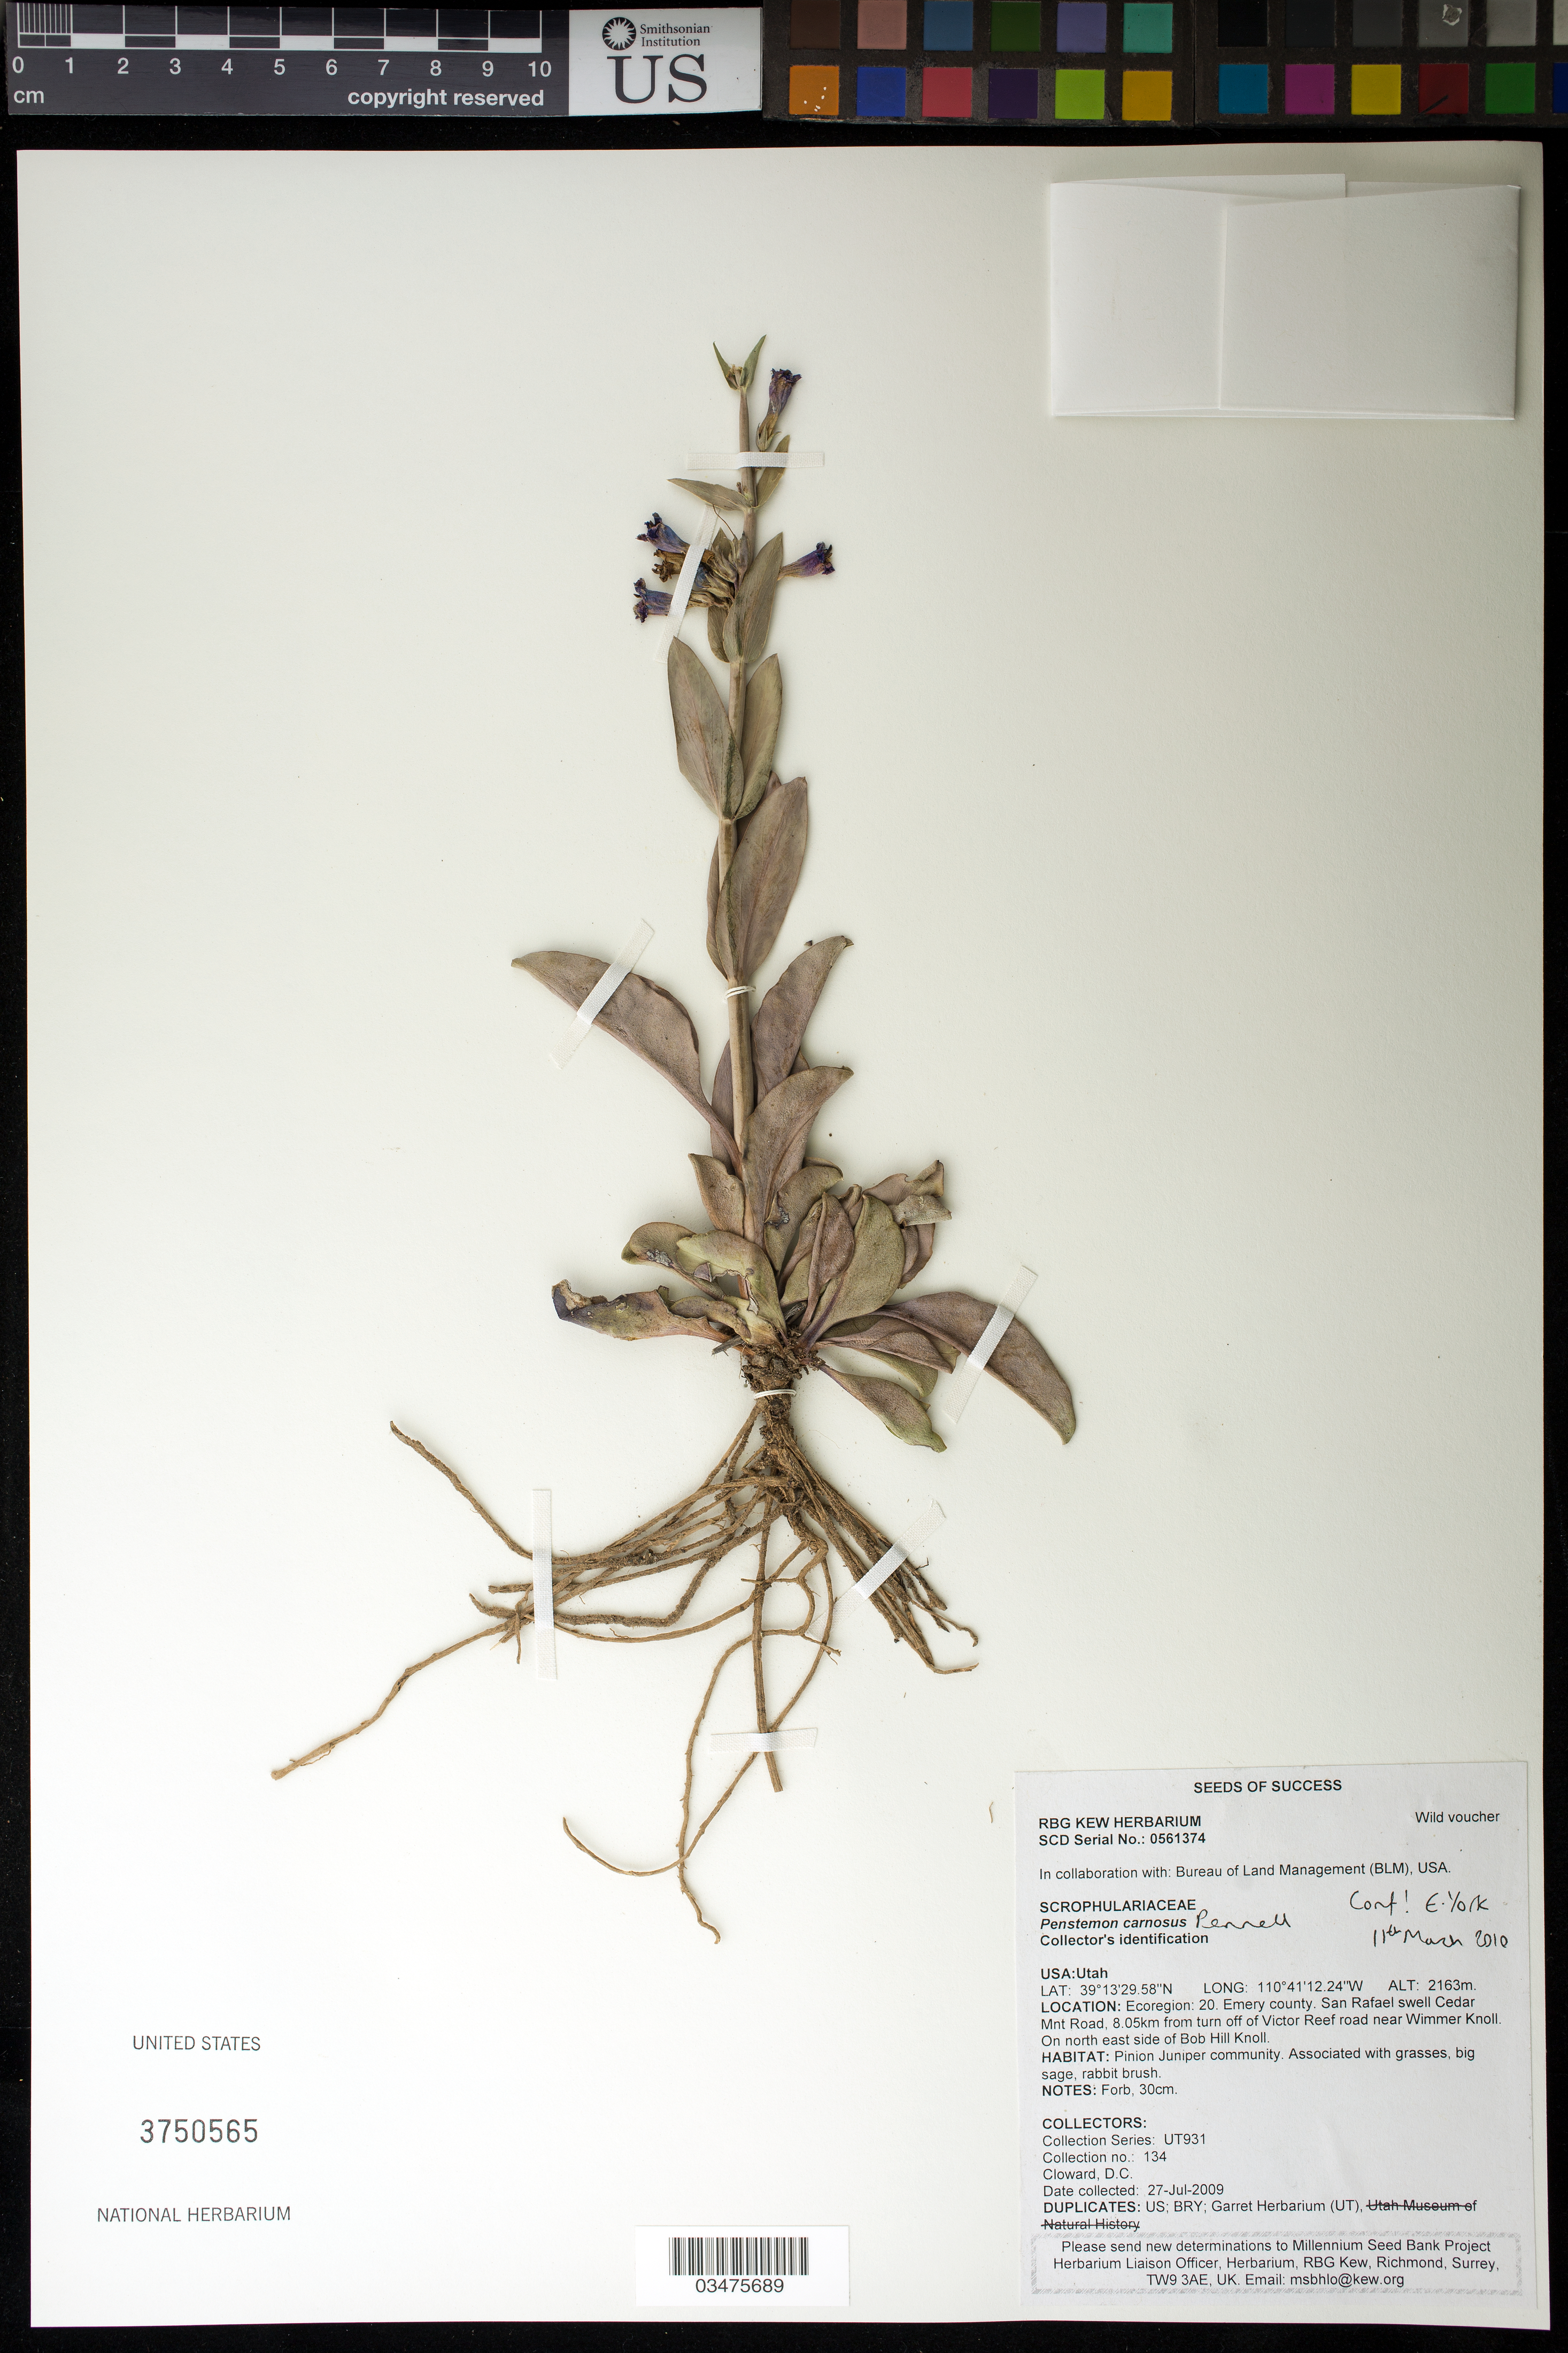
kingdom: Plantae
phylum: Tracheophyta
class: Magnoliopsida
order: Lamiales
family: Plantaginaceae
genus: Penstemon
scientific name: Penstemon carnosus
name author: Pennell ex D.D. Keck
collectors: D. Cloward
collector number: UT931-134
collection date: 2009-07-27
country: United States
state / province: Utah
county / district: Emery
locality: San Rafael swell Cedar Mt. Road, east side of Bob Hill Knoll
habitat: Pinion Juniper community. With grasses, big sage, rabbit brush.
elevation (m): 2163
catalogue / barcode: US 3750565